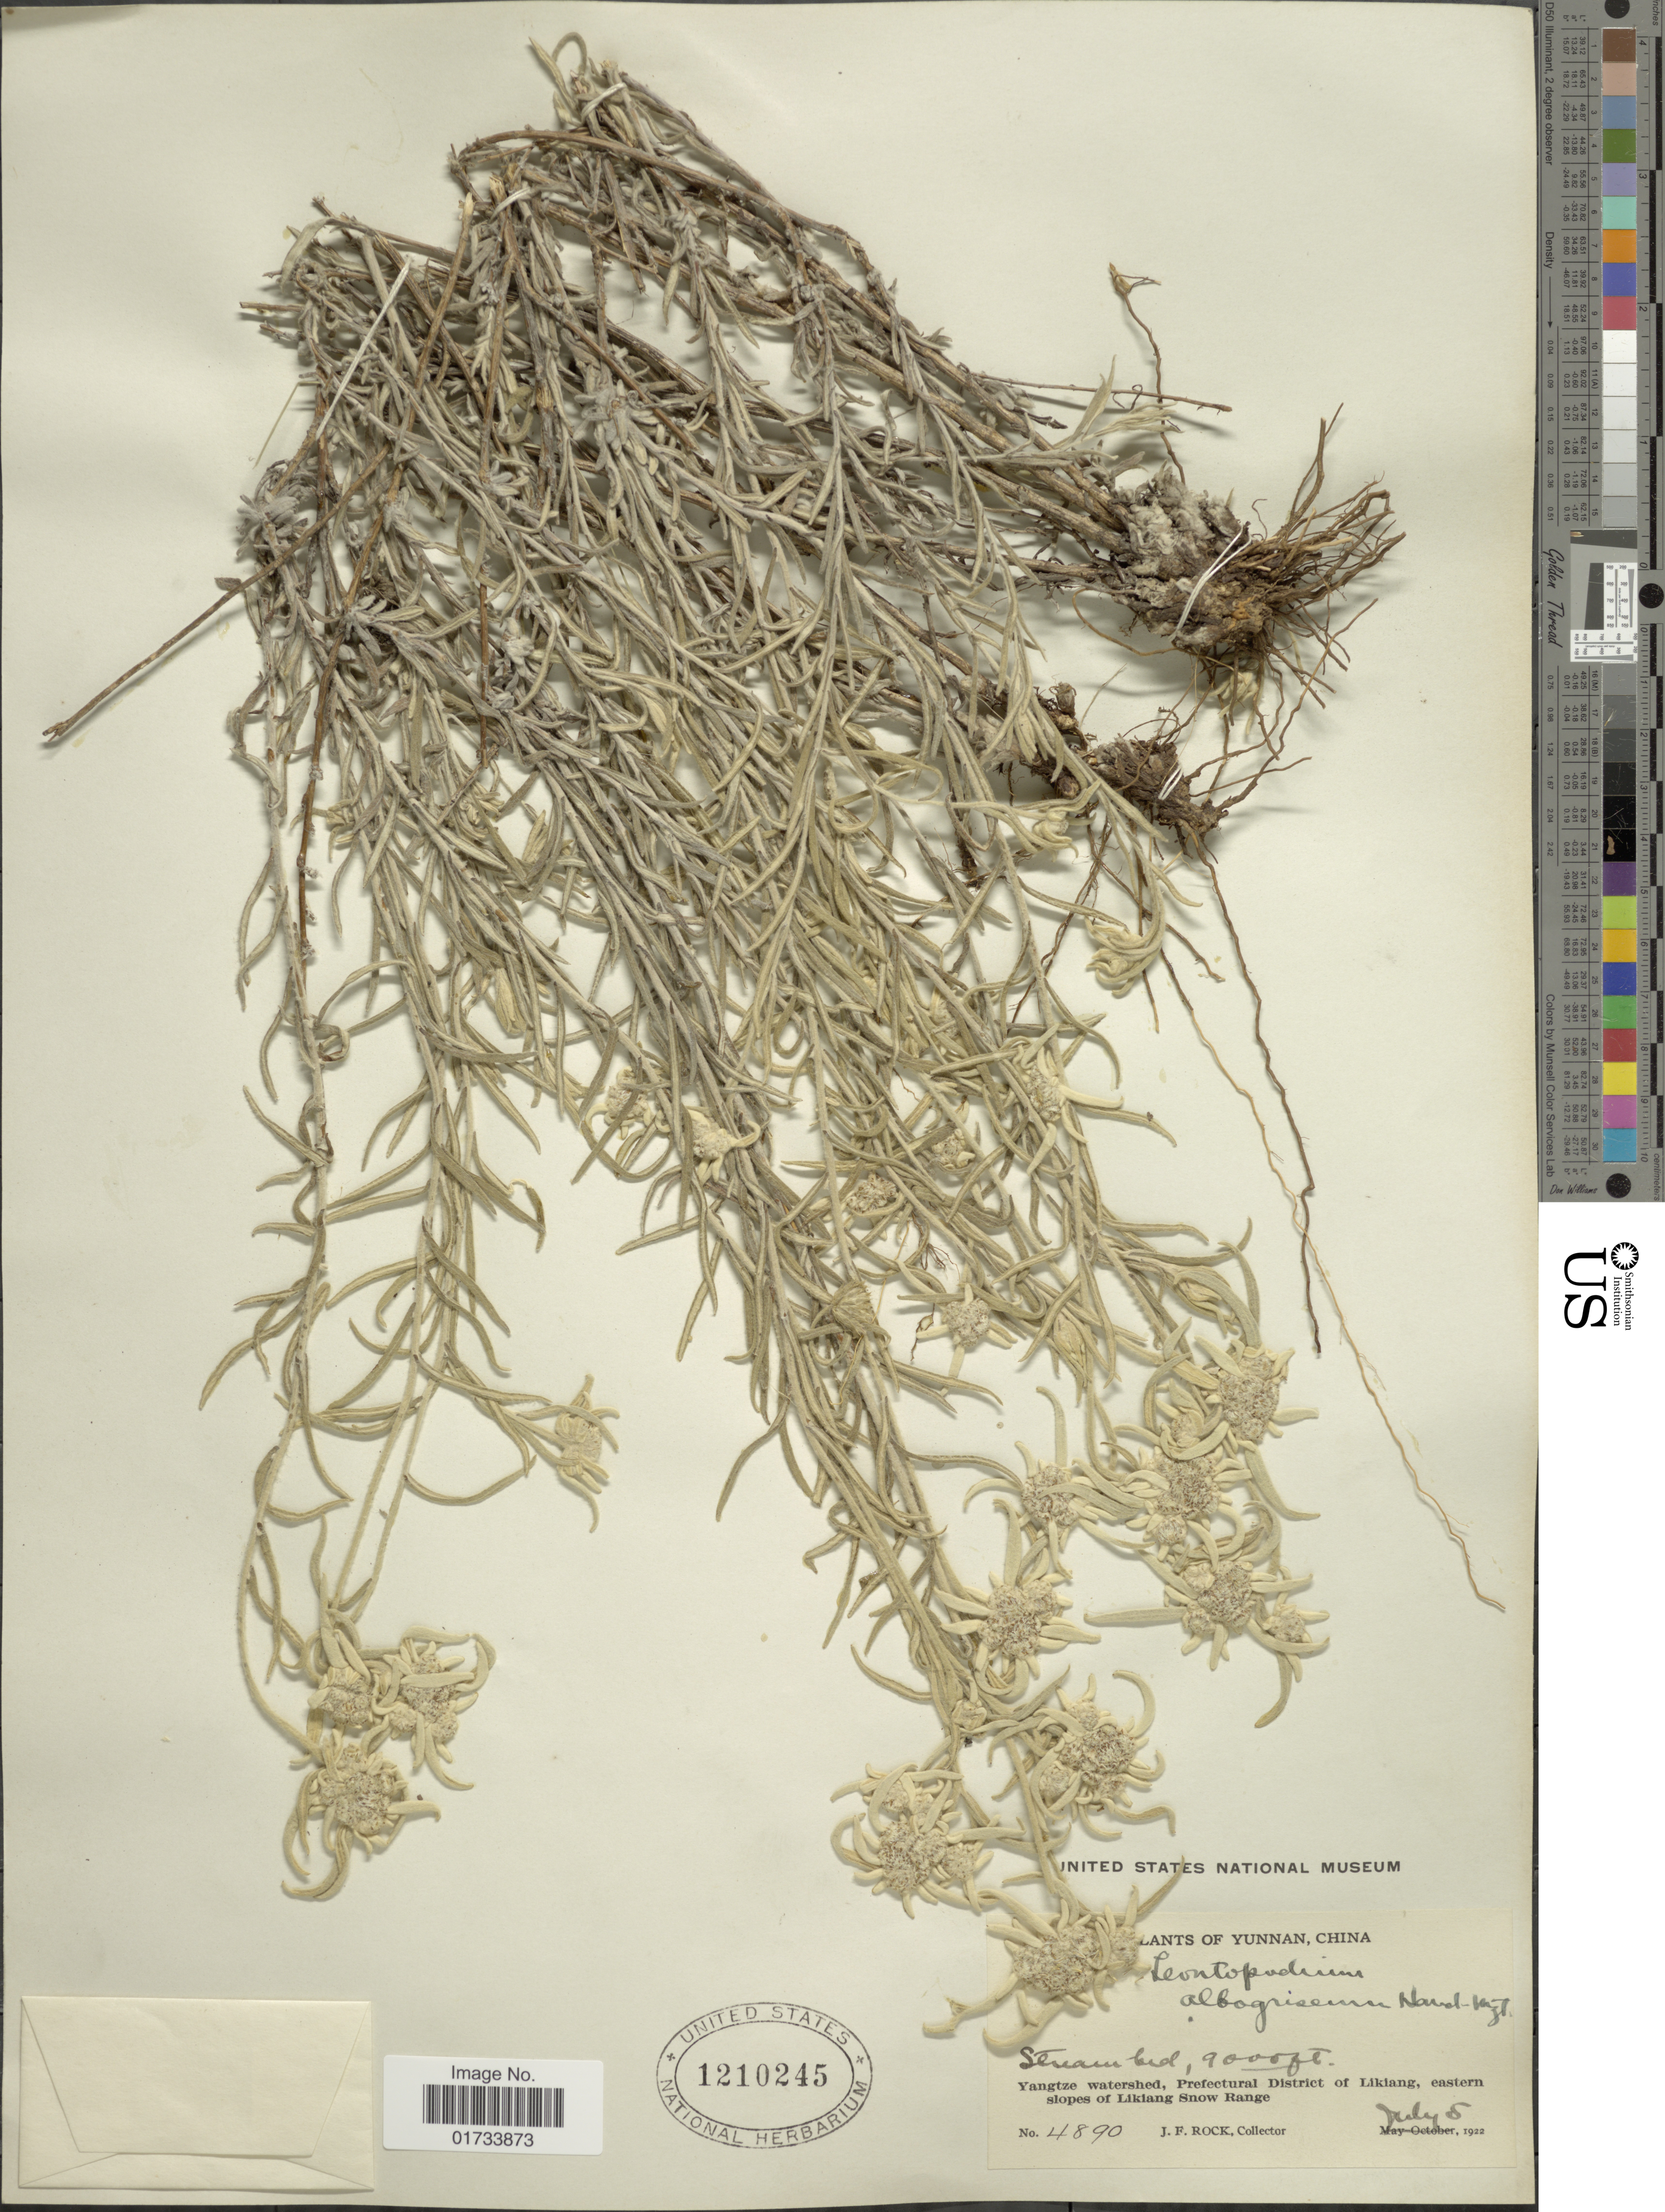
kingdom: Plantae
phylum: Tracheophyta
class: Magnoliopsida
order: Asterales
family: Asteraceae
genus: Leontopodium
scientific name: Leontopodium albogriseum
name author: Hand.-Mazz.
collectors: J. Rock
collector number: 4890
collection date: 1922-07-05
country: China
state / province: Yunnan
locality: Stream bed, Yangtze watershed, Prefectural District of Likiang, eastern slopes of Likiang Snow Range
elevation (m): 2743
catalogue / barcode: US 1210245